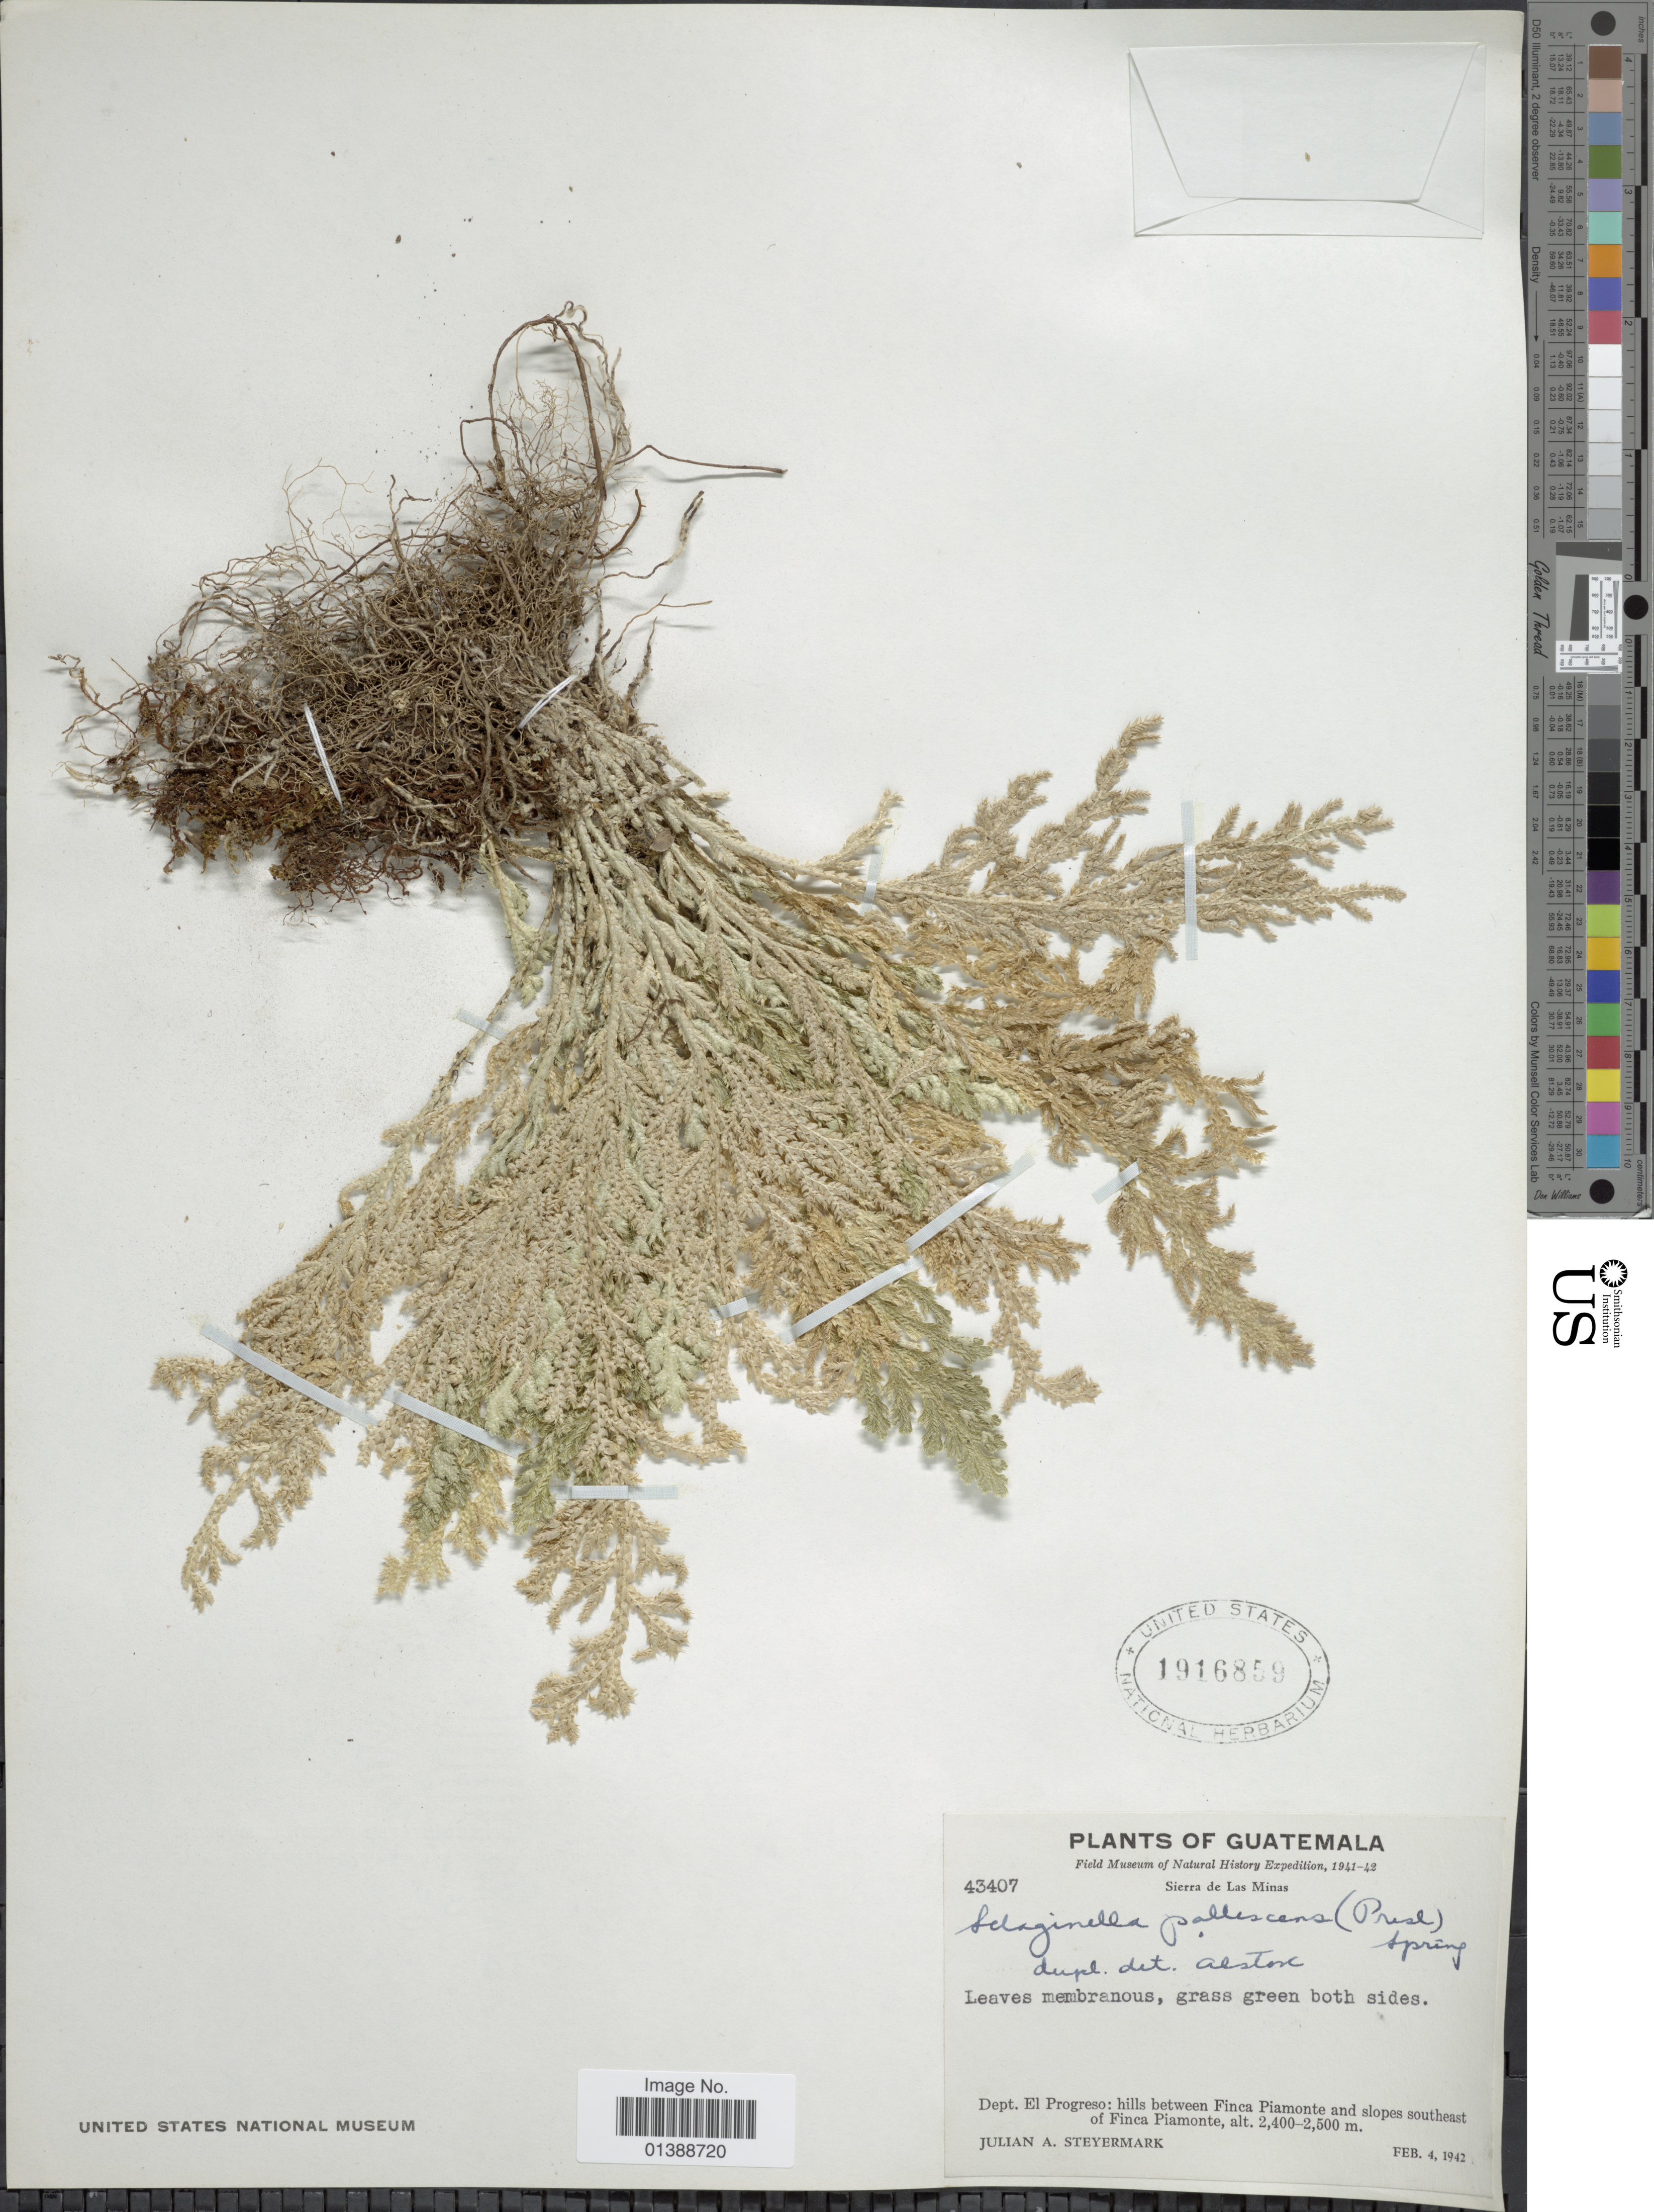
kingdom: Plantae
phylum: Tracheophyta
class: Lycopodiopsida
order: Selaginellales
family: Selaginellaceae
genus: Selaginella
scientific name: Selaginella pallescens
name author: (C. Presl) Spring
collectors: J. Steyermark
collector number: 43407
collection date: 1942-02-04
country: Guatemala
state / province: El Progreso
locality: Hills between Finca Piamonte and slopes southeast of Finca Piamonte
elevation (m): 2400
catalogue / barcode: US 1916859